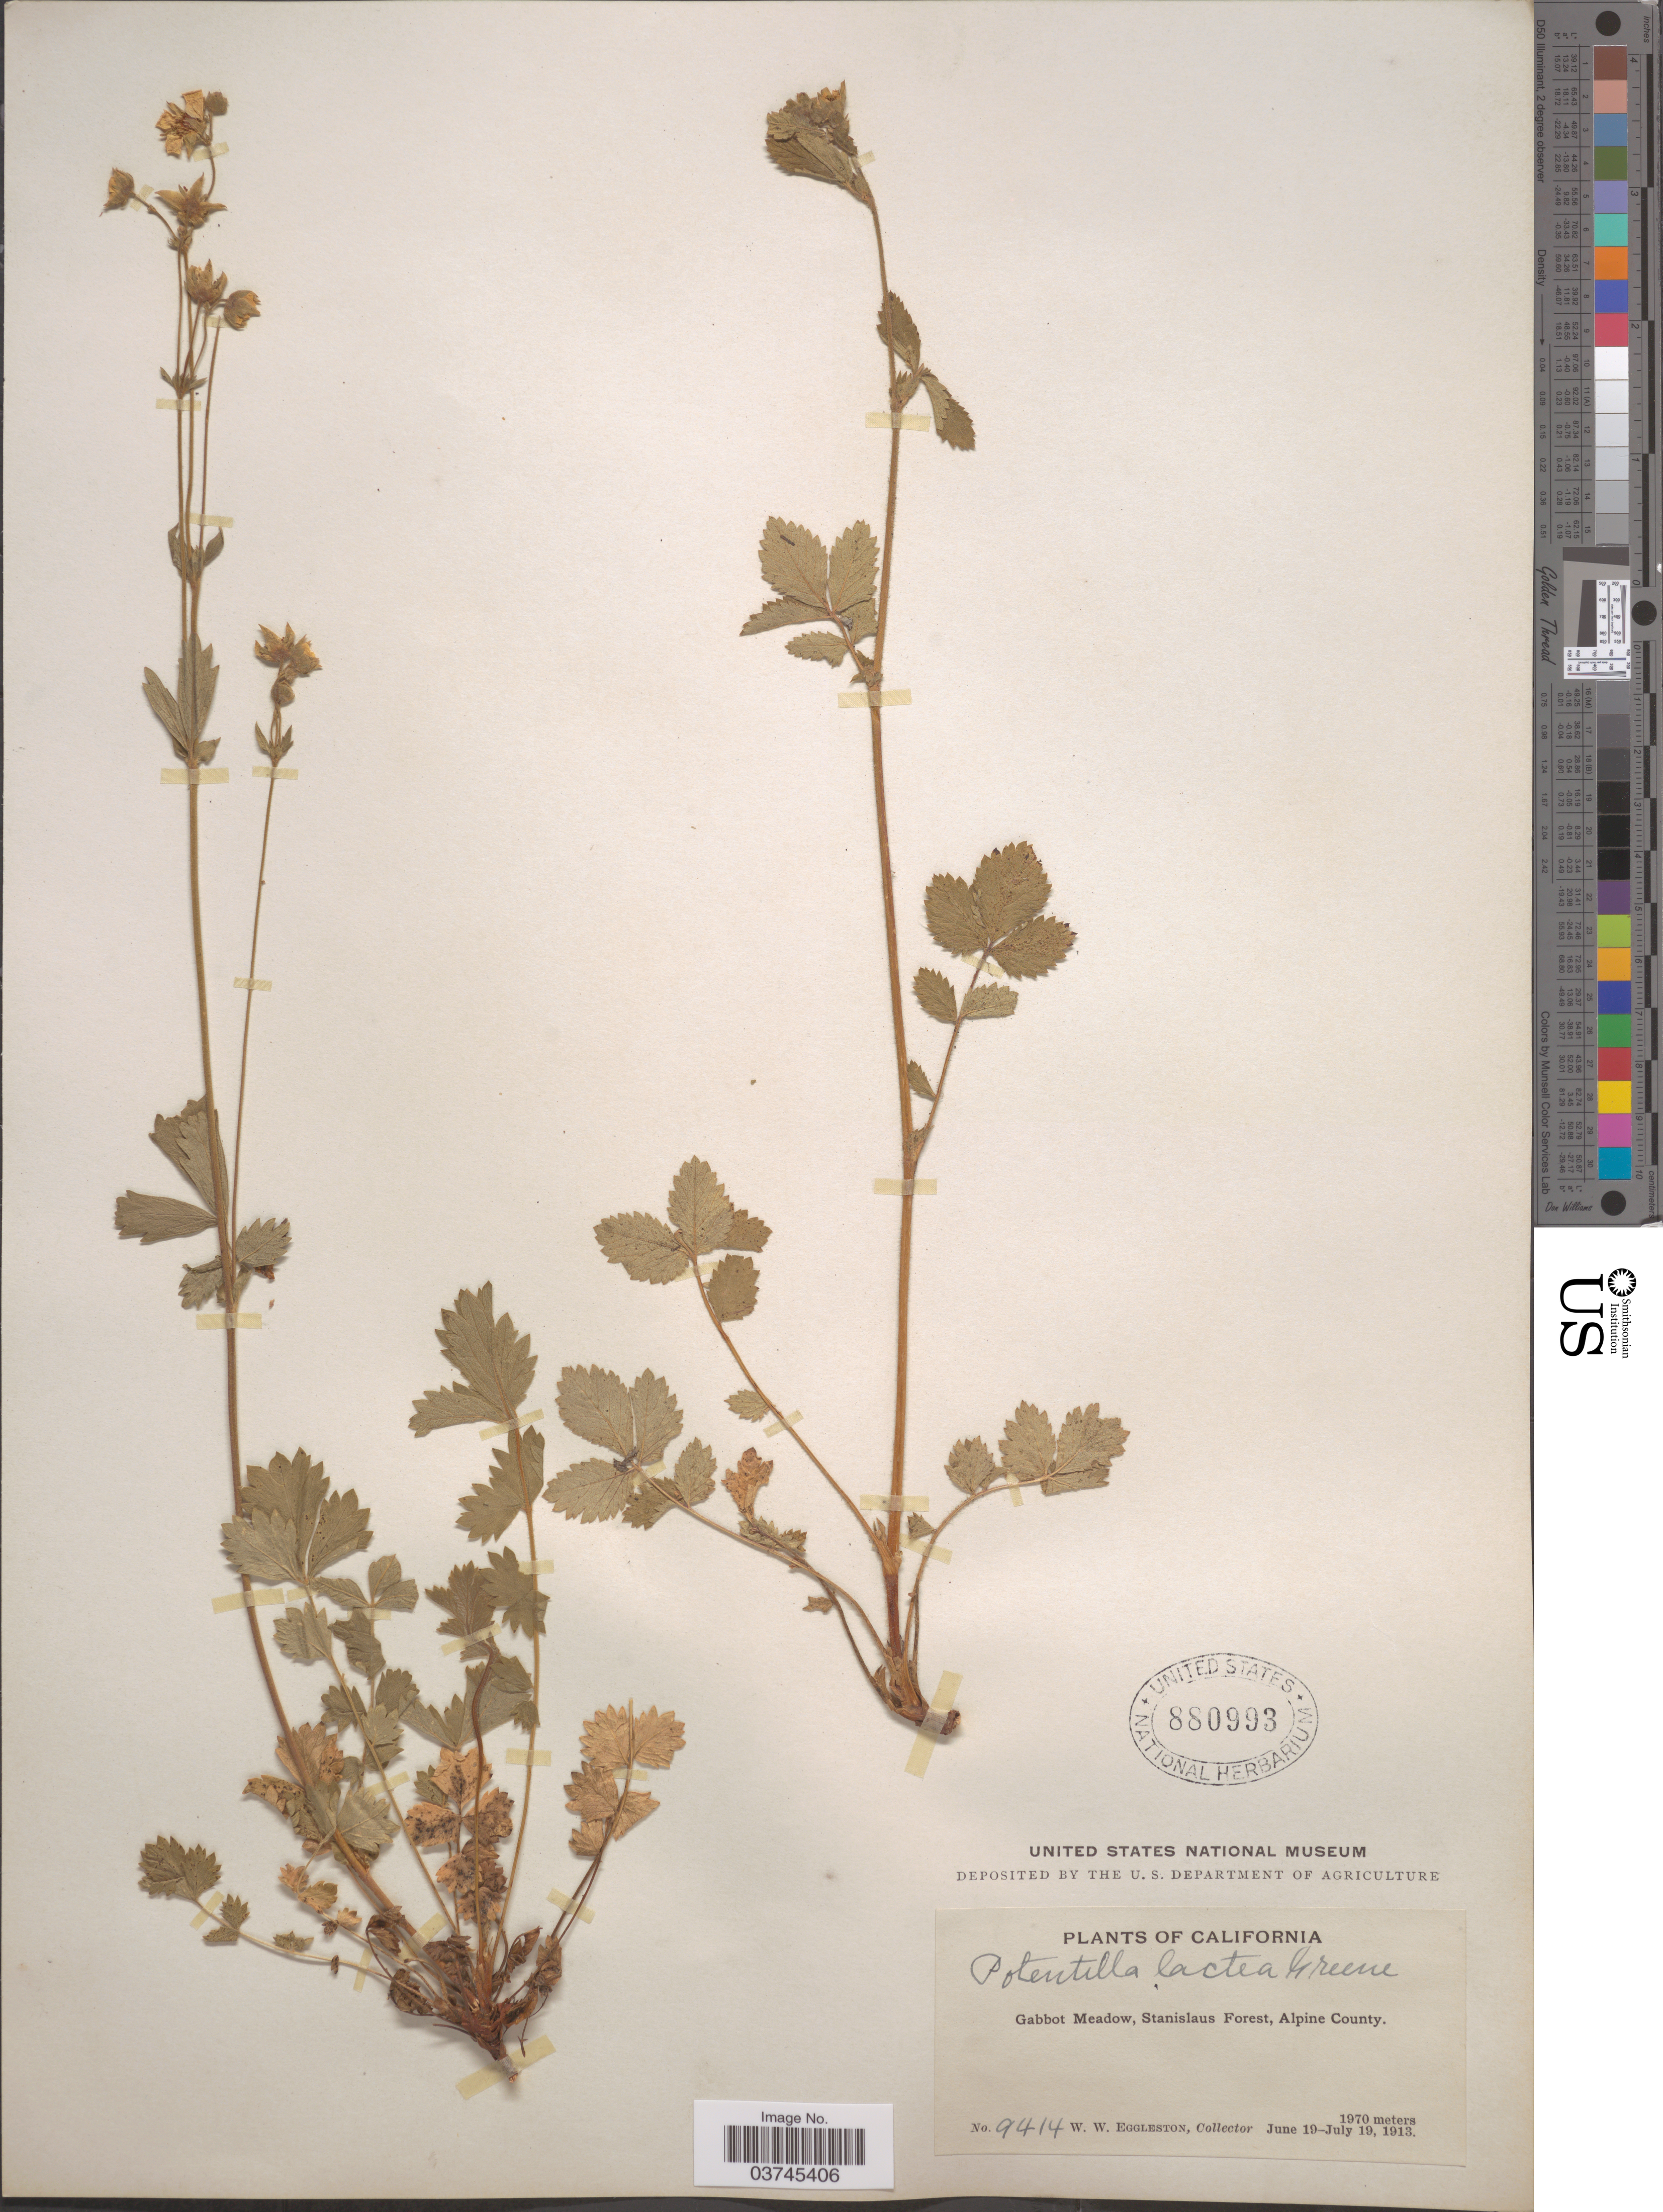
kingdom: Plantae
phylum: Tracheophyta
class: Magnoliopsida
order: Rosales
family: Rosaceae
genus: Drymocallis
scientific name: Drymocallis lactea var. lactea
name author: (Greene) Rydb.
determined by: Strong, Mark T., (BOT), Smithsonian Institution - National Museum of Natural History (UNITED STATES)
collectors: W. W. Eggleston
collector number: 9414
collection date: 1913-06-19/1913-07-19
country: United States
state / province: California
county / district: Alpine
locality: Gabbot Meadow, Stanislaus Forest, Alpine County.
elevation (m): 1970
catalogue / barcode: US 880993